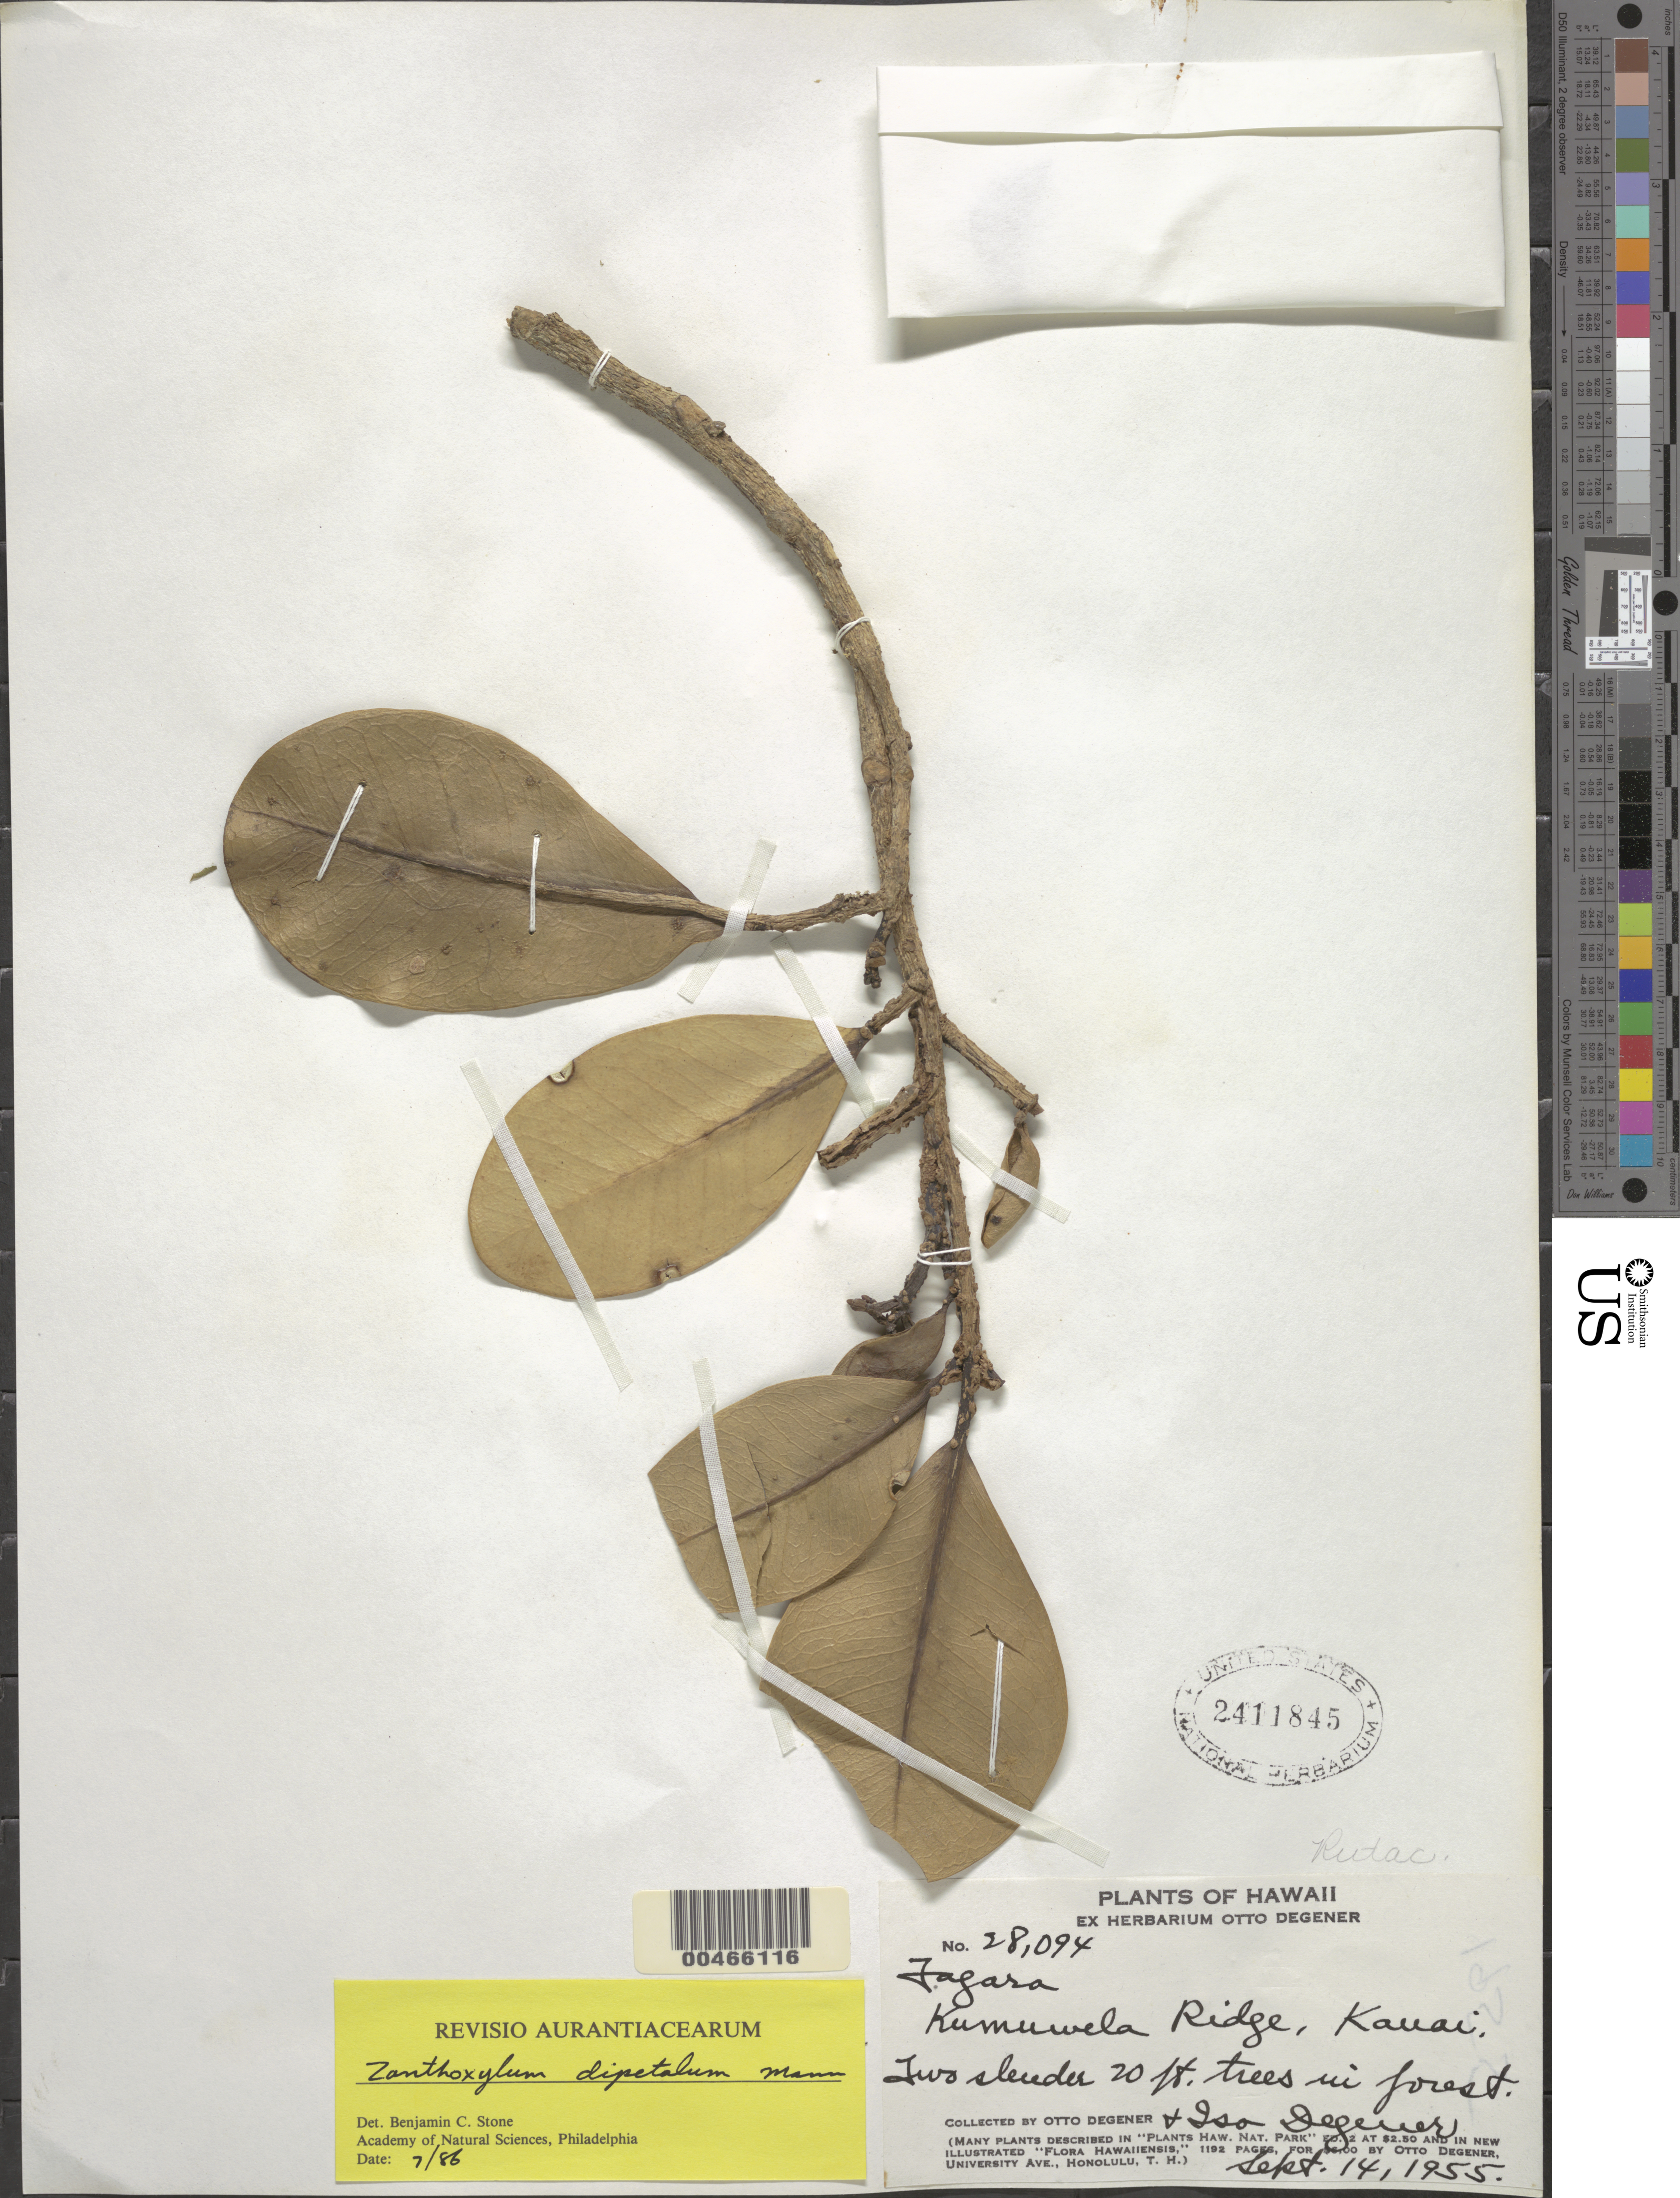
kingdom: Plantae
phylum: Tracheophyta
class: Magnoliopsida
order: Sapindales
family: Rutaceae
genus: Zanthoxylum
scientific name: Zanthoxylum dipetalum var. dipetalum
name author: H. Mann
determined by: Stone, Benjamin C.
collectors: O. Degener & I. Degener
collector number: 28094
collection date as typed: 14 Sep 1955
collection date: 1955-09-14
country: United States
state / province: Hawaii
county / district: Kauai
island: Kaua'i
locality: Kumuwela Ridge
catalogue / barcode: US 2411845